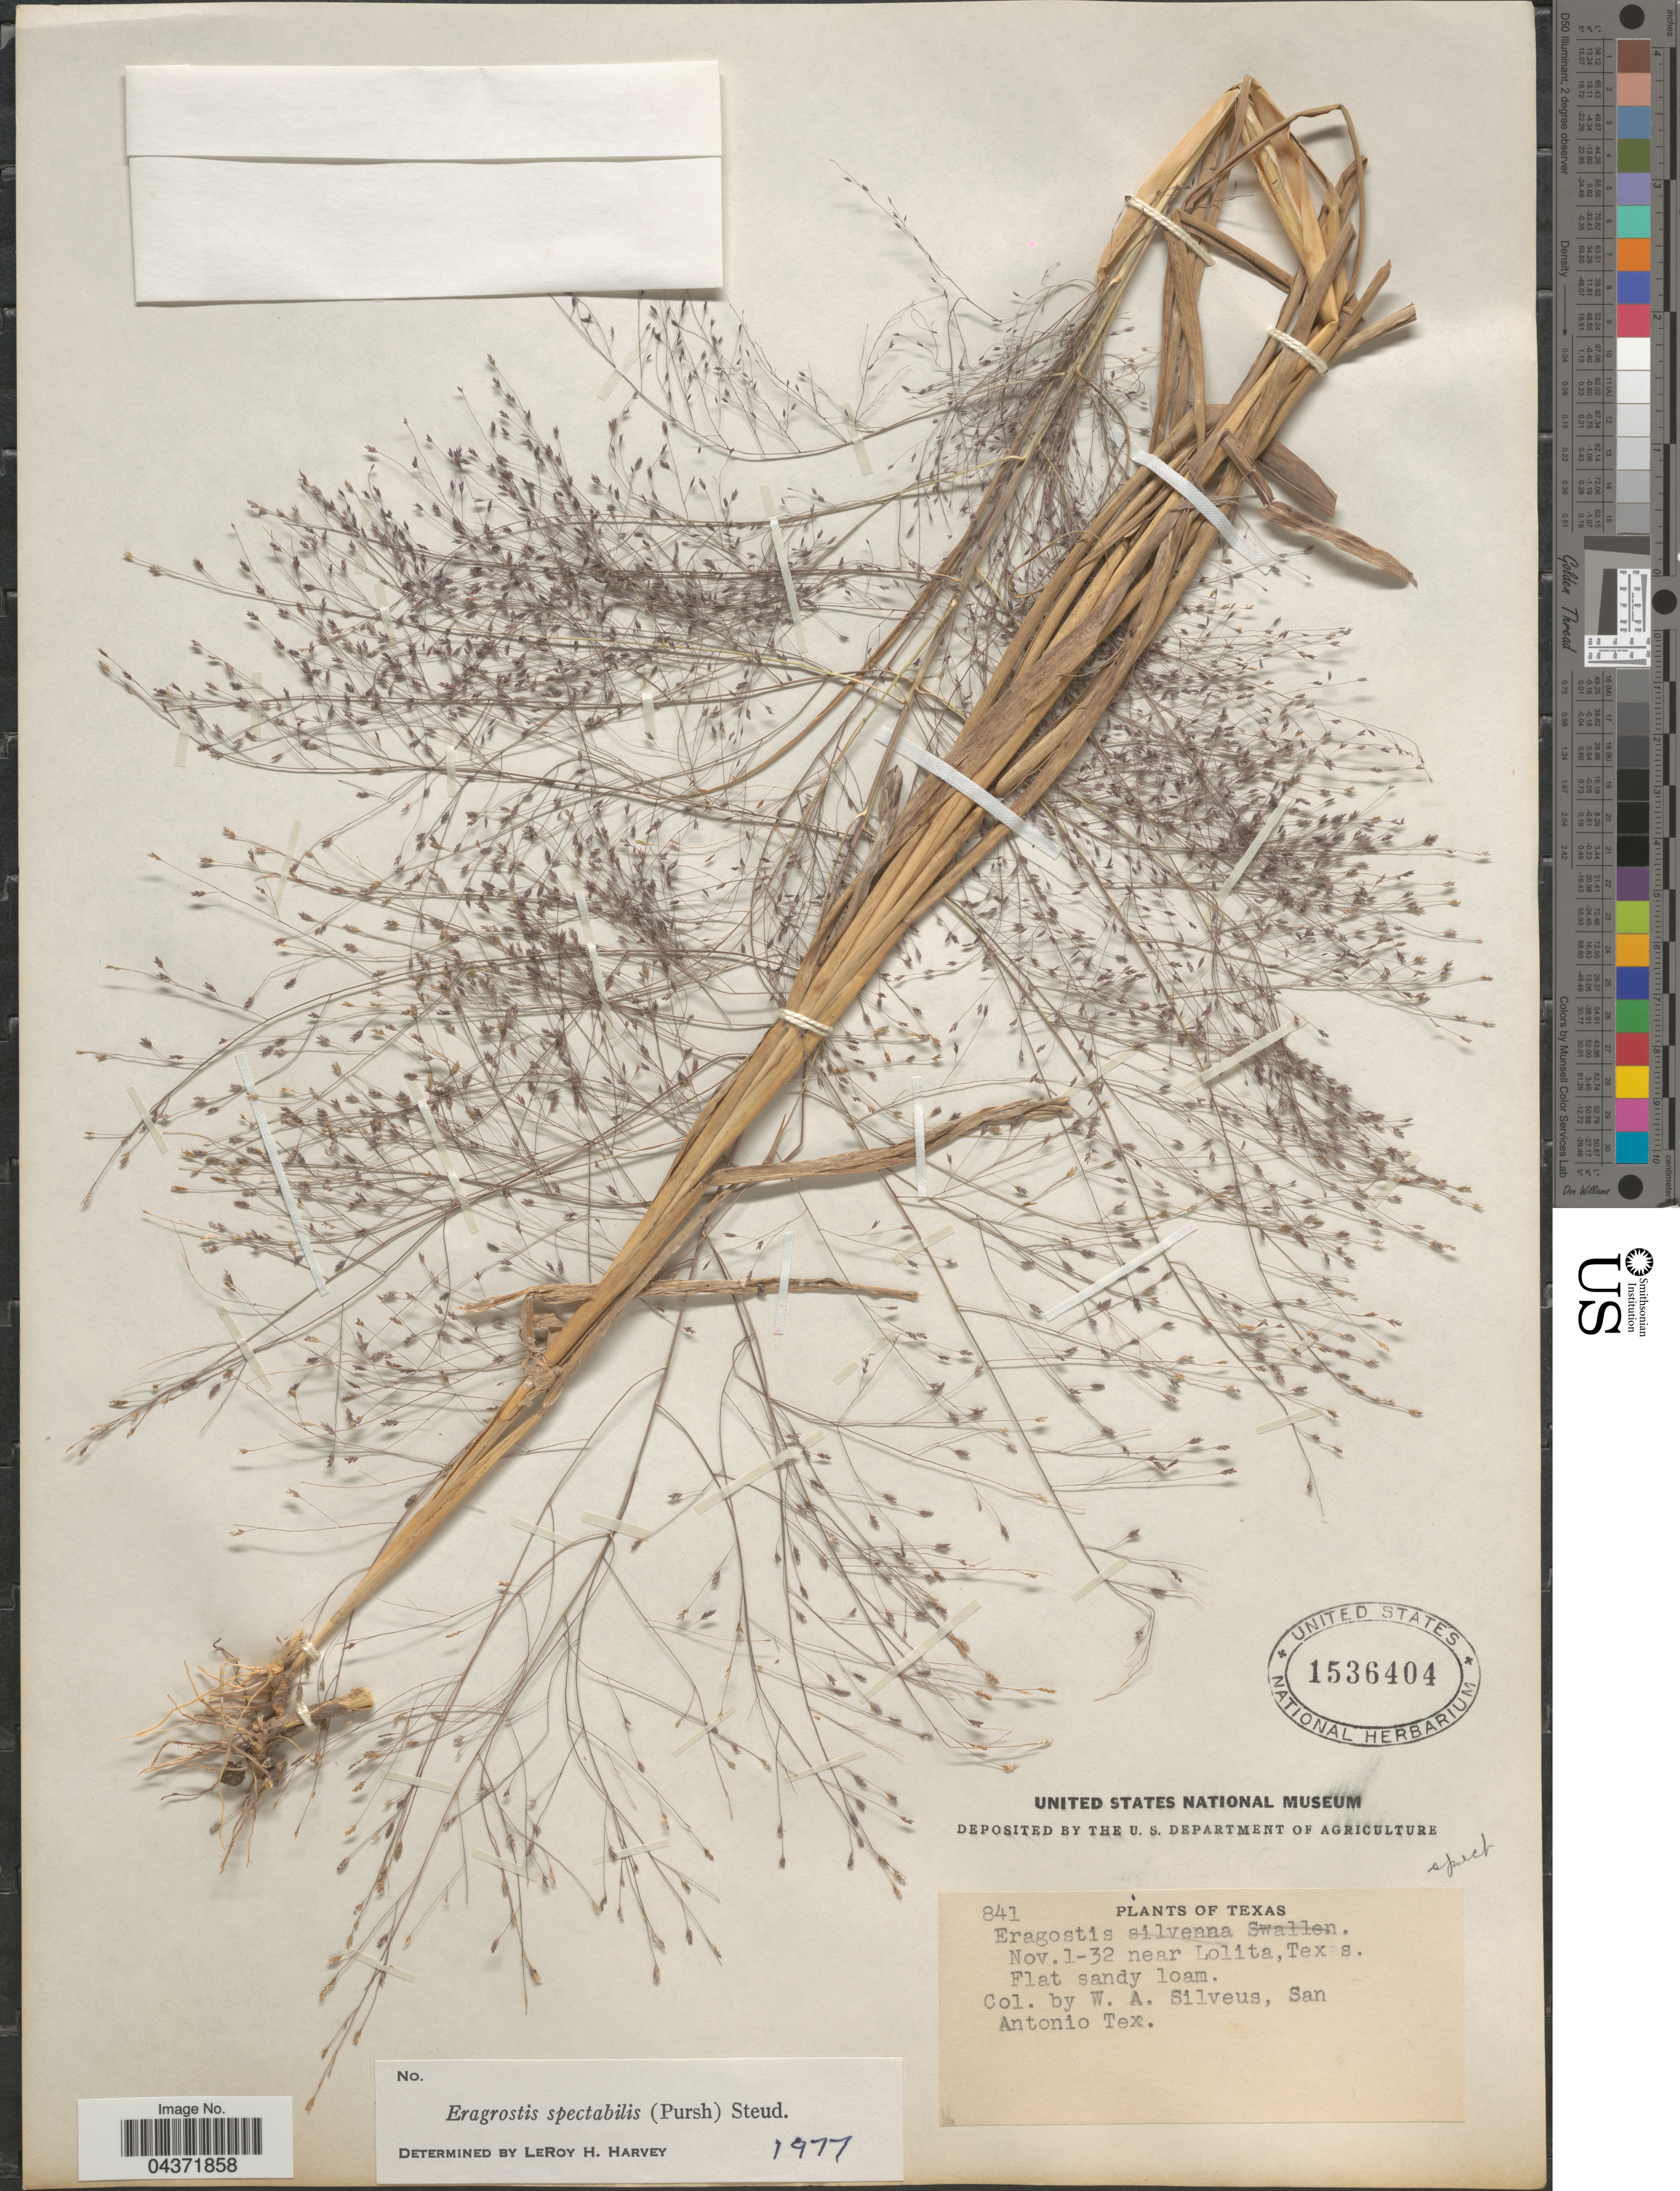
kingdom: Plantae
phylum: Tracheophyta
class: Liliopsida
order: Poales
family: Poaceae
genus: Eragrostis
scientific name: Eragrostis spectabilis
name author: (Pursh) Steud.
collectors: W. Silveus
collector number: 841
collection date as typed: Transcribed d/m/y: 1/11/32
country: United States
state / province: Texas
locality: Near Lolita.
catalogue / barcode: US 1536404